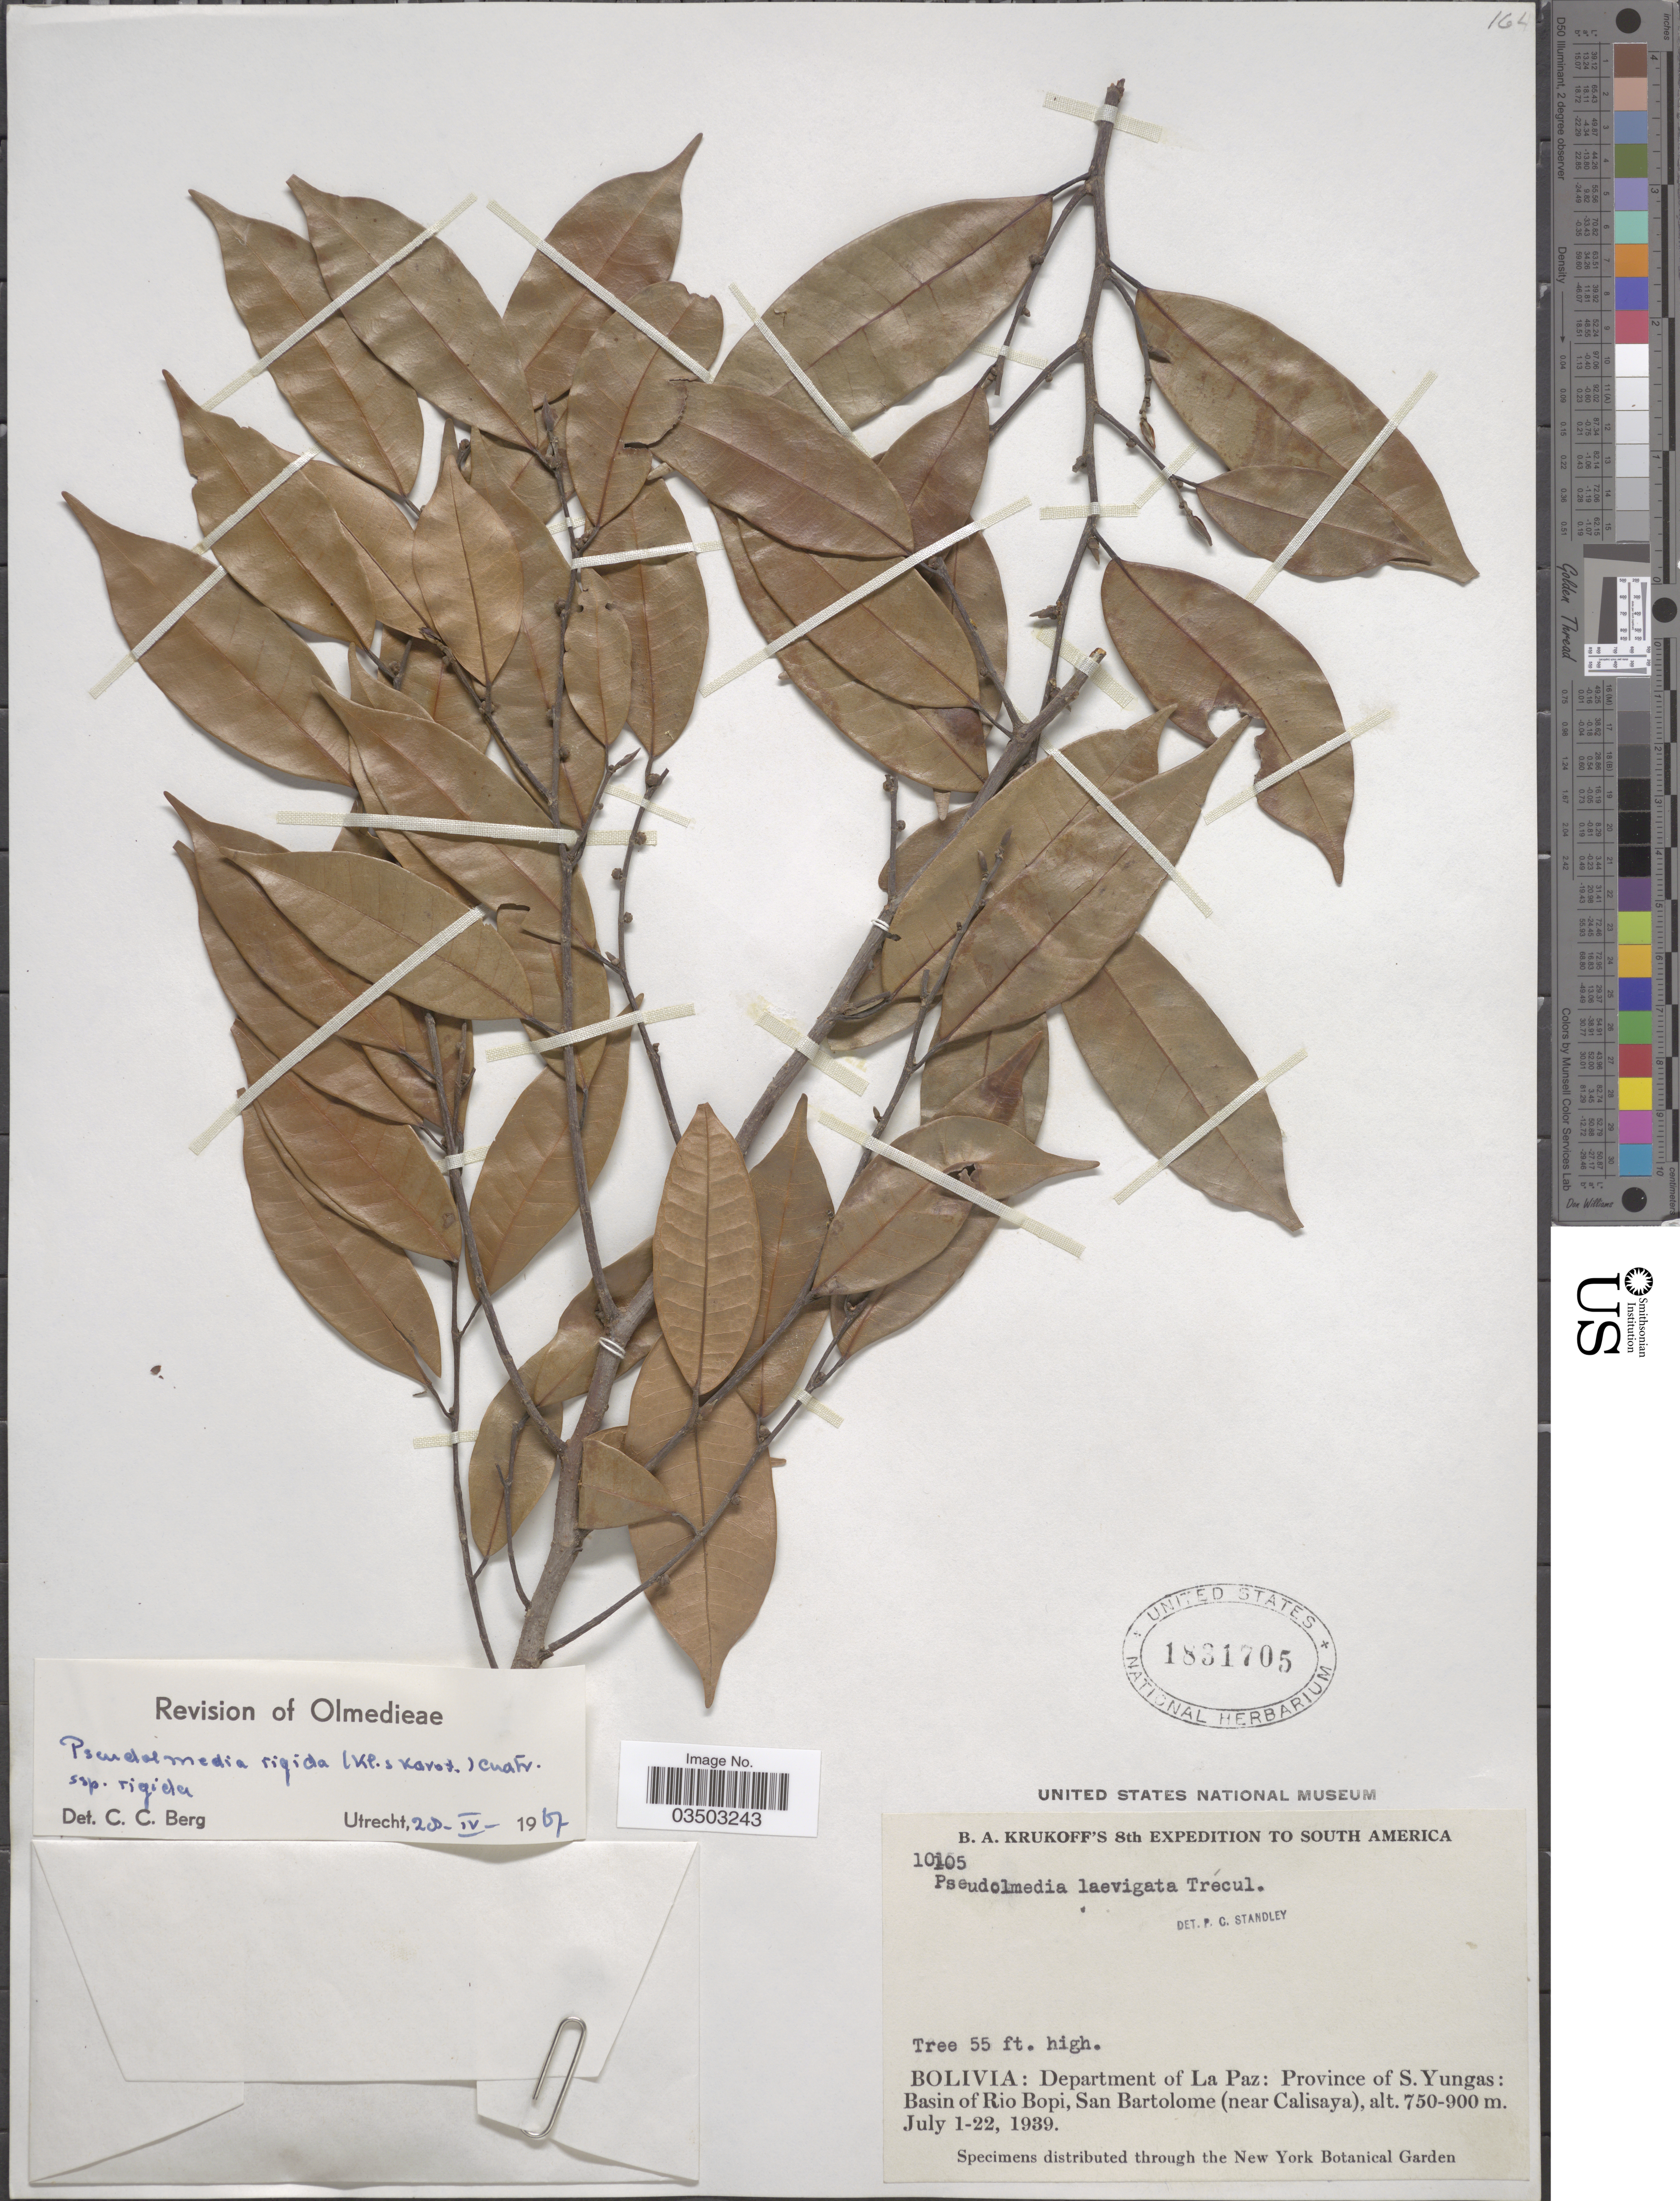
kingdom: Plantae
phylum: Tracheophyta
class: Magnoliopsida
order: Rosales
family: Moraceae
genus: Pseudolmedia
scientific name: Pseudolmedia rigida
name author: (Klotzsch & H. Karst.) Cuatrec.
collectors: B. A. Krukoff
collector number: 10105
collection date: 1939-07-01/1939-07-22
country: Bolivia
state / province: La Paz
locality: Department of La Paz: Province of S. Yungas: Basin of Rio Bopi, San Bartolome (near Calisaya).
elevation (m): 750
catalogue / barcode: US 1831705